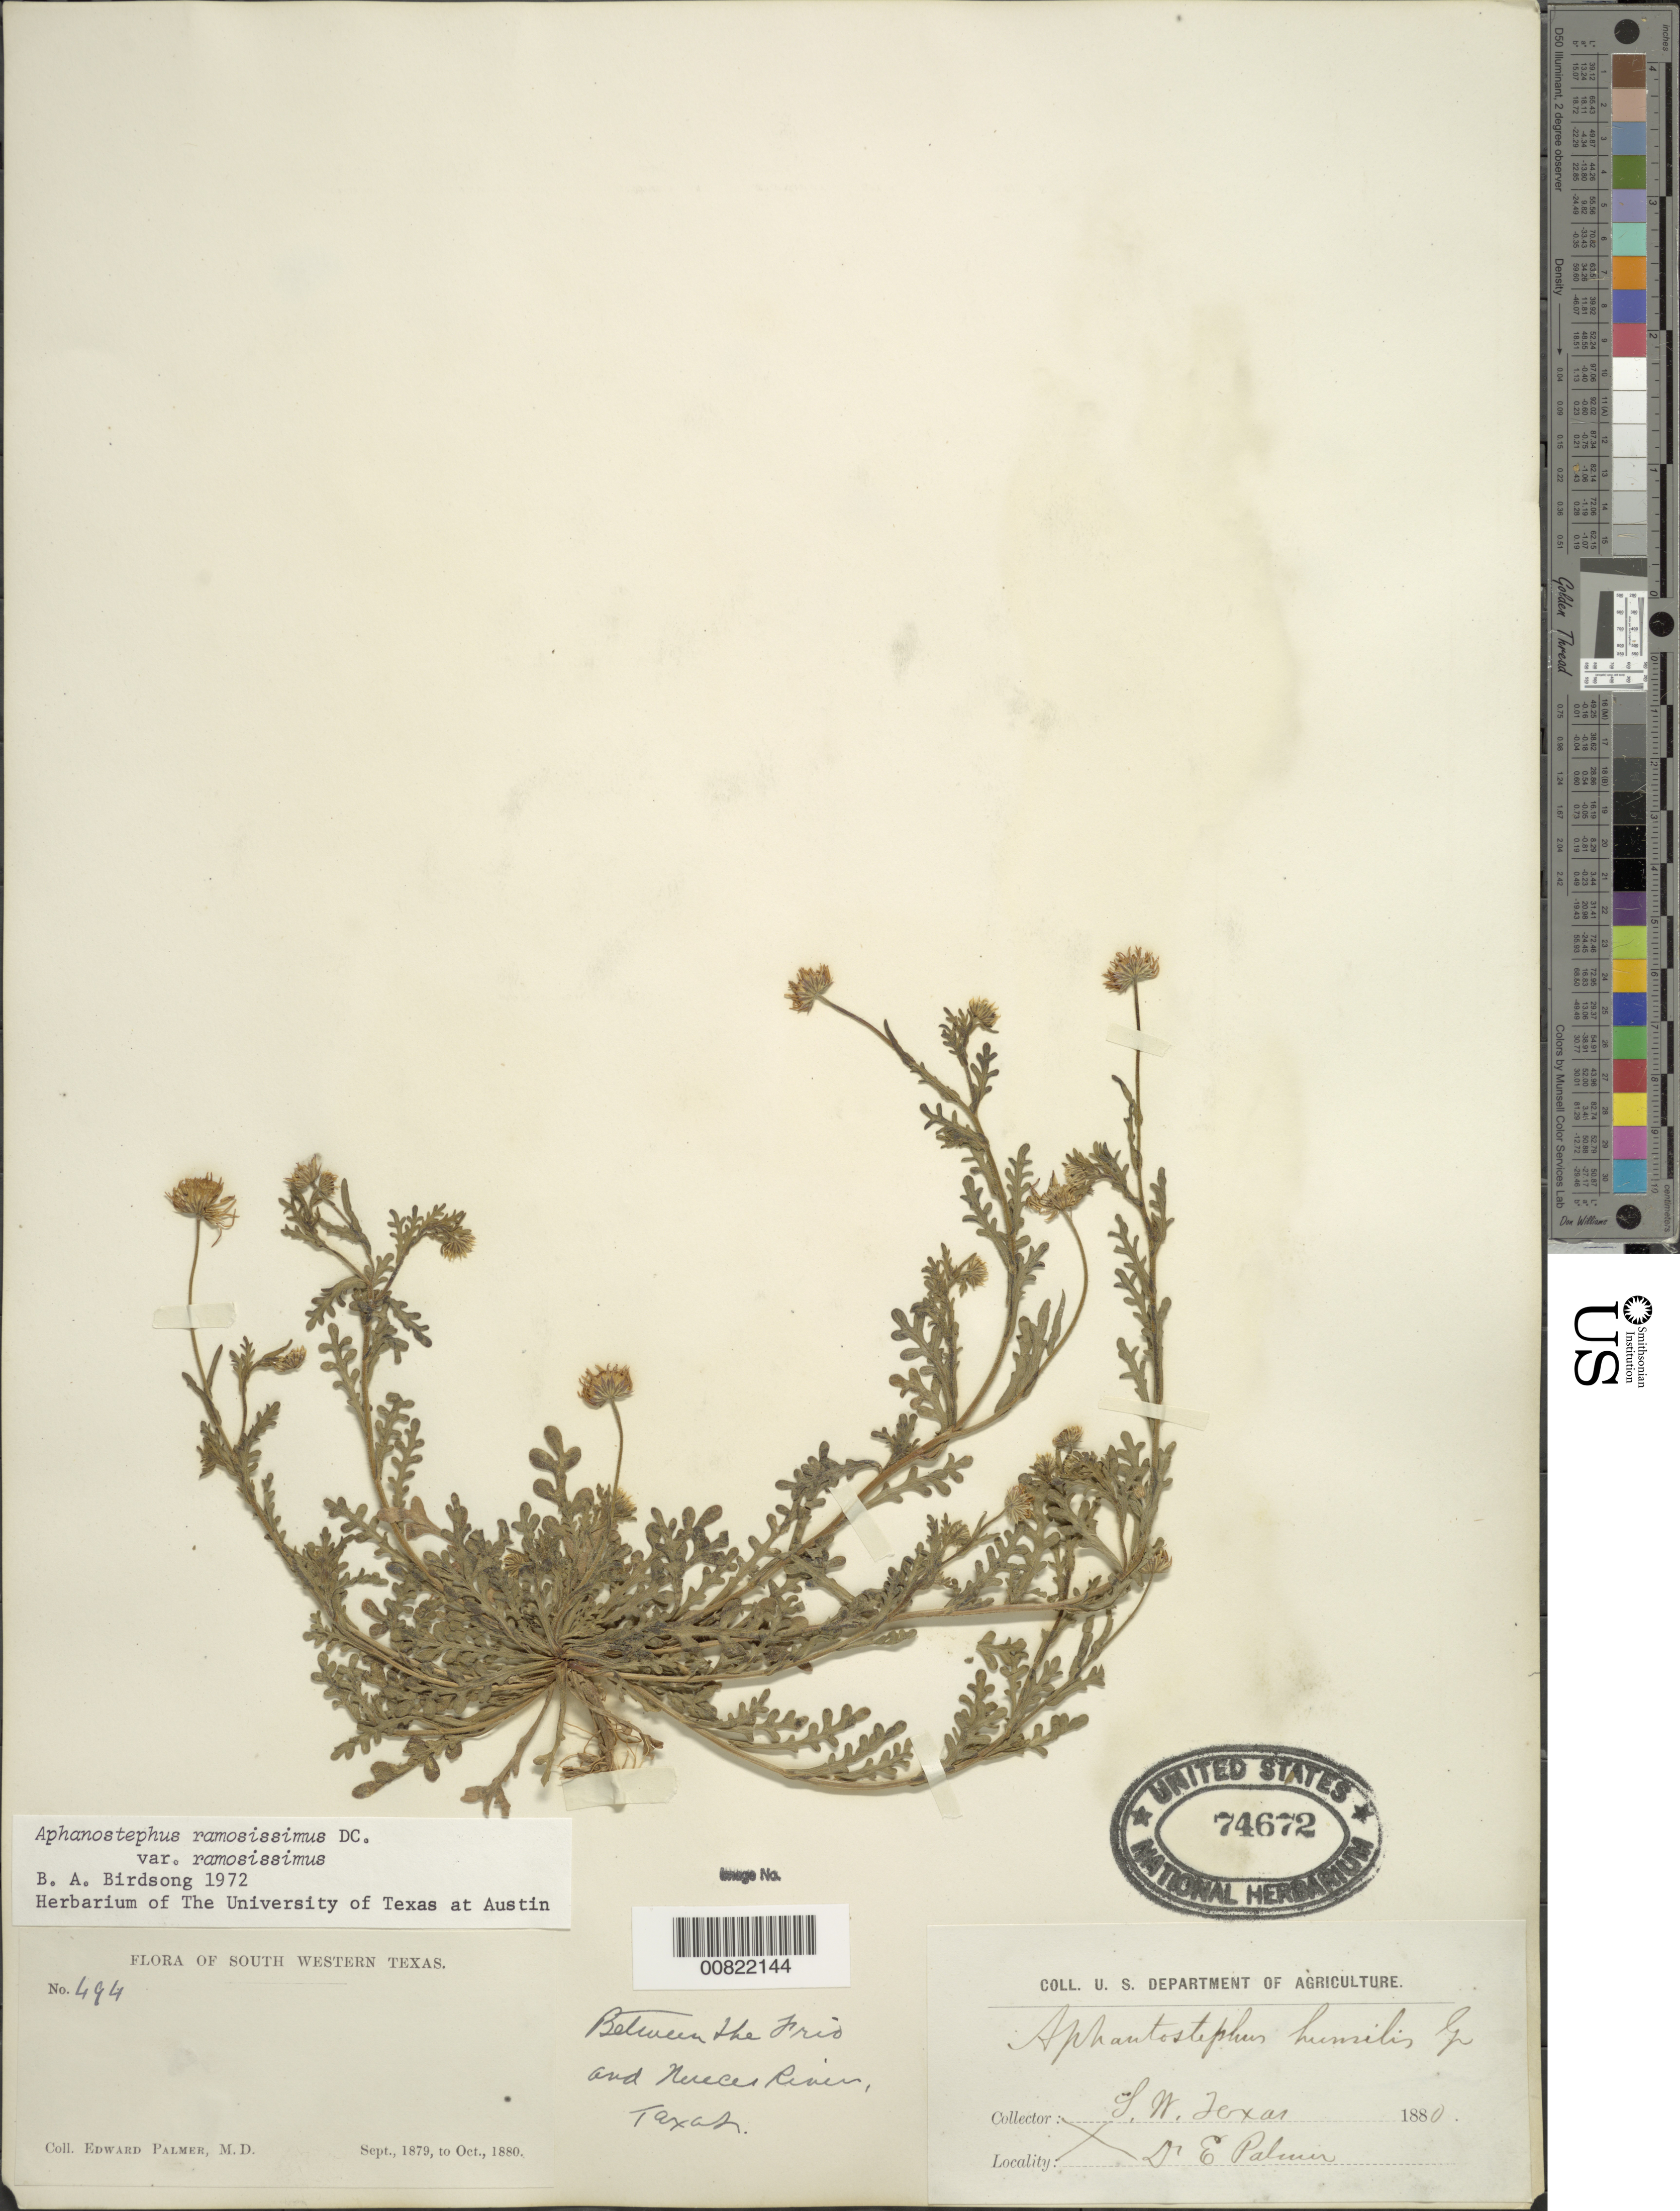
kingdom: Plantae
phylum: Tracheophyta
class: Magnoliopsida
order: Asterales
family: Asteraceae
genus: Aphanostephus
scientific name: Aphanostephus ramosissimus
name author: DC.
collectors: E. Palmer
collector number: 494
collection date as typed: Sep 1879 to -- Oct 1880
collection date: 1879-09/1880-10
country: United States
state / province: Texas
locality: South Western Texas.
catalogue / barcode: US 74672